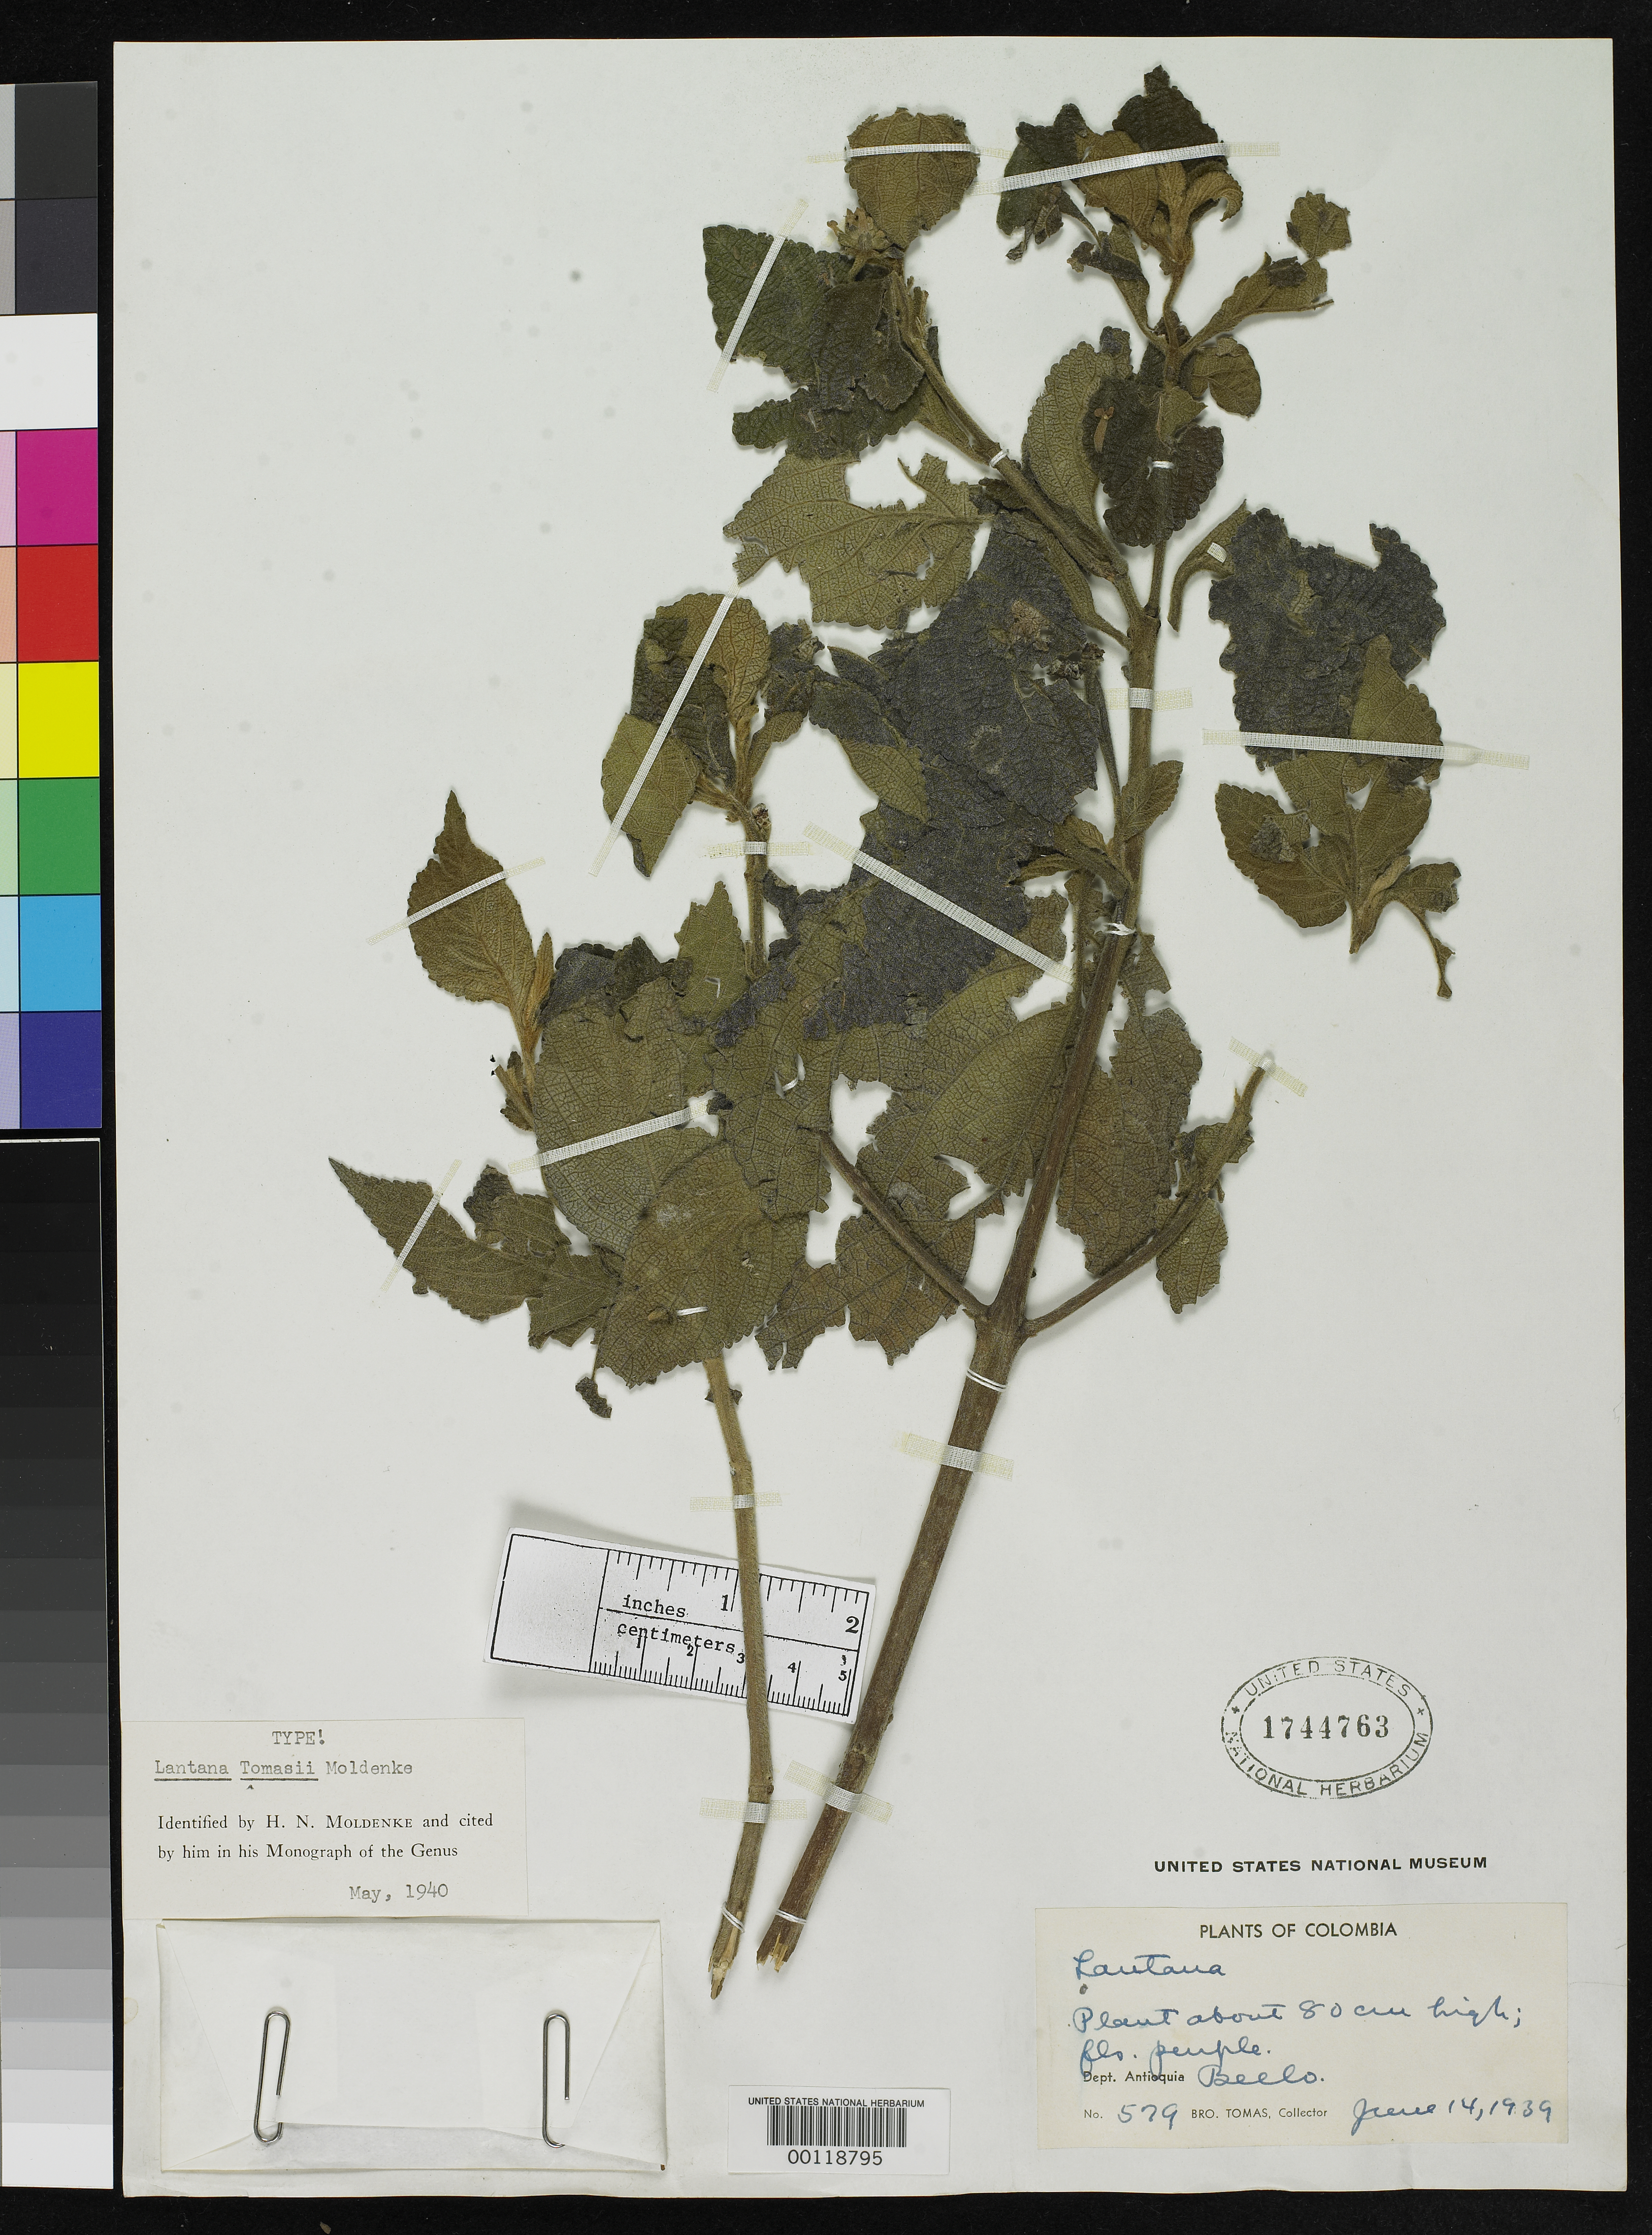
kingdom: Plantae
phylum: Tracheophyta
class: Magnoliopsida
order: Lamiales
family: Verbenaceae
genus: Lantana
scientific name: Lantana tomasii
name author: Moldenke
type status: Holotype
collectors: B. Tomas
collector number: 579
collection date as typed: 14 Jun 1939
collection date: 1939-06-14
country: Colombia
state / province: Antioquia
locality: Bello.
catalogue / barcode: US 1744763